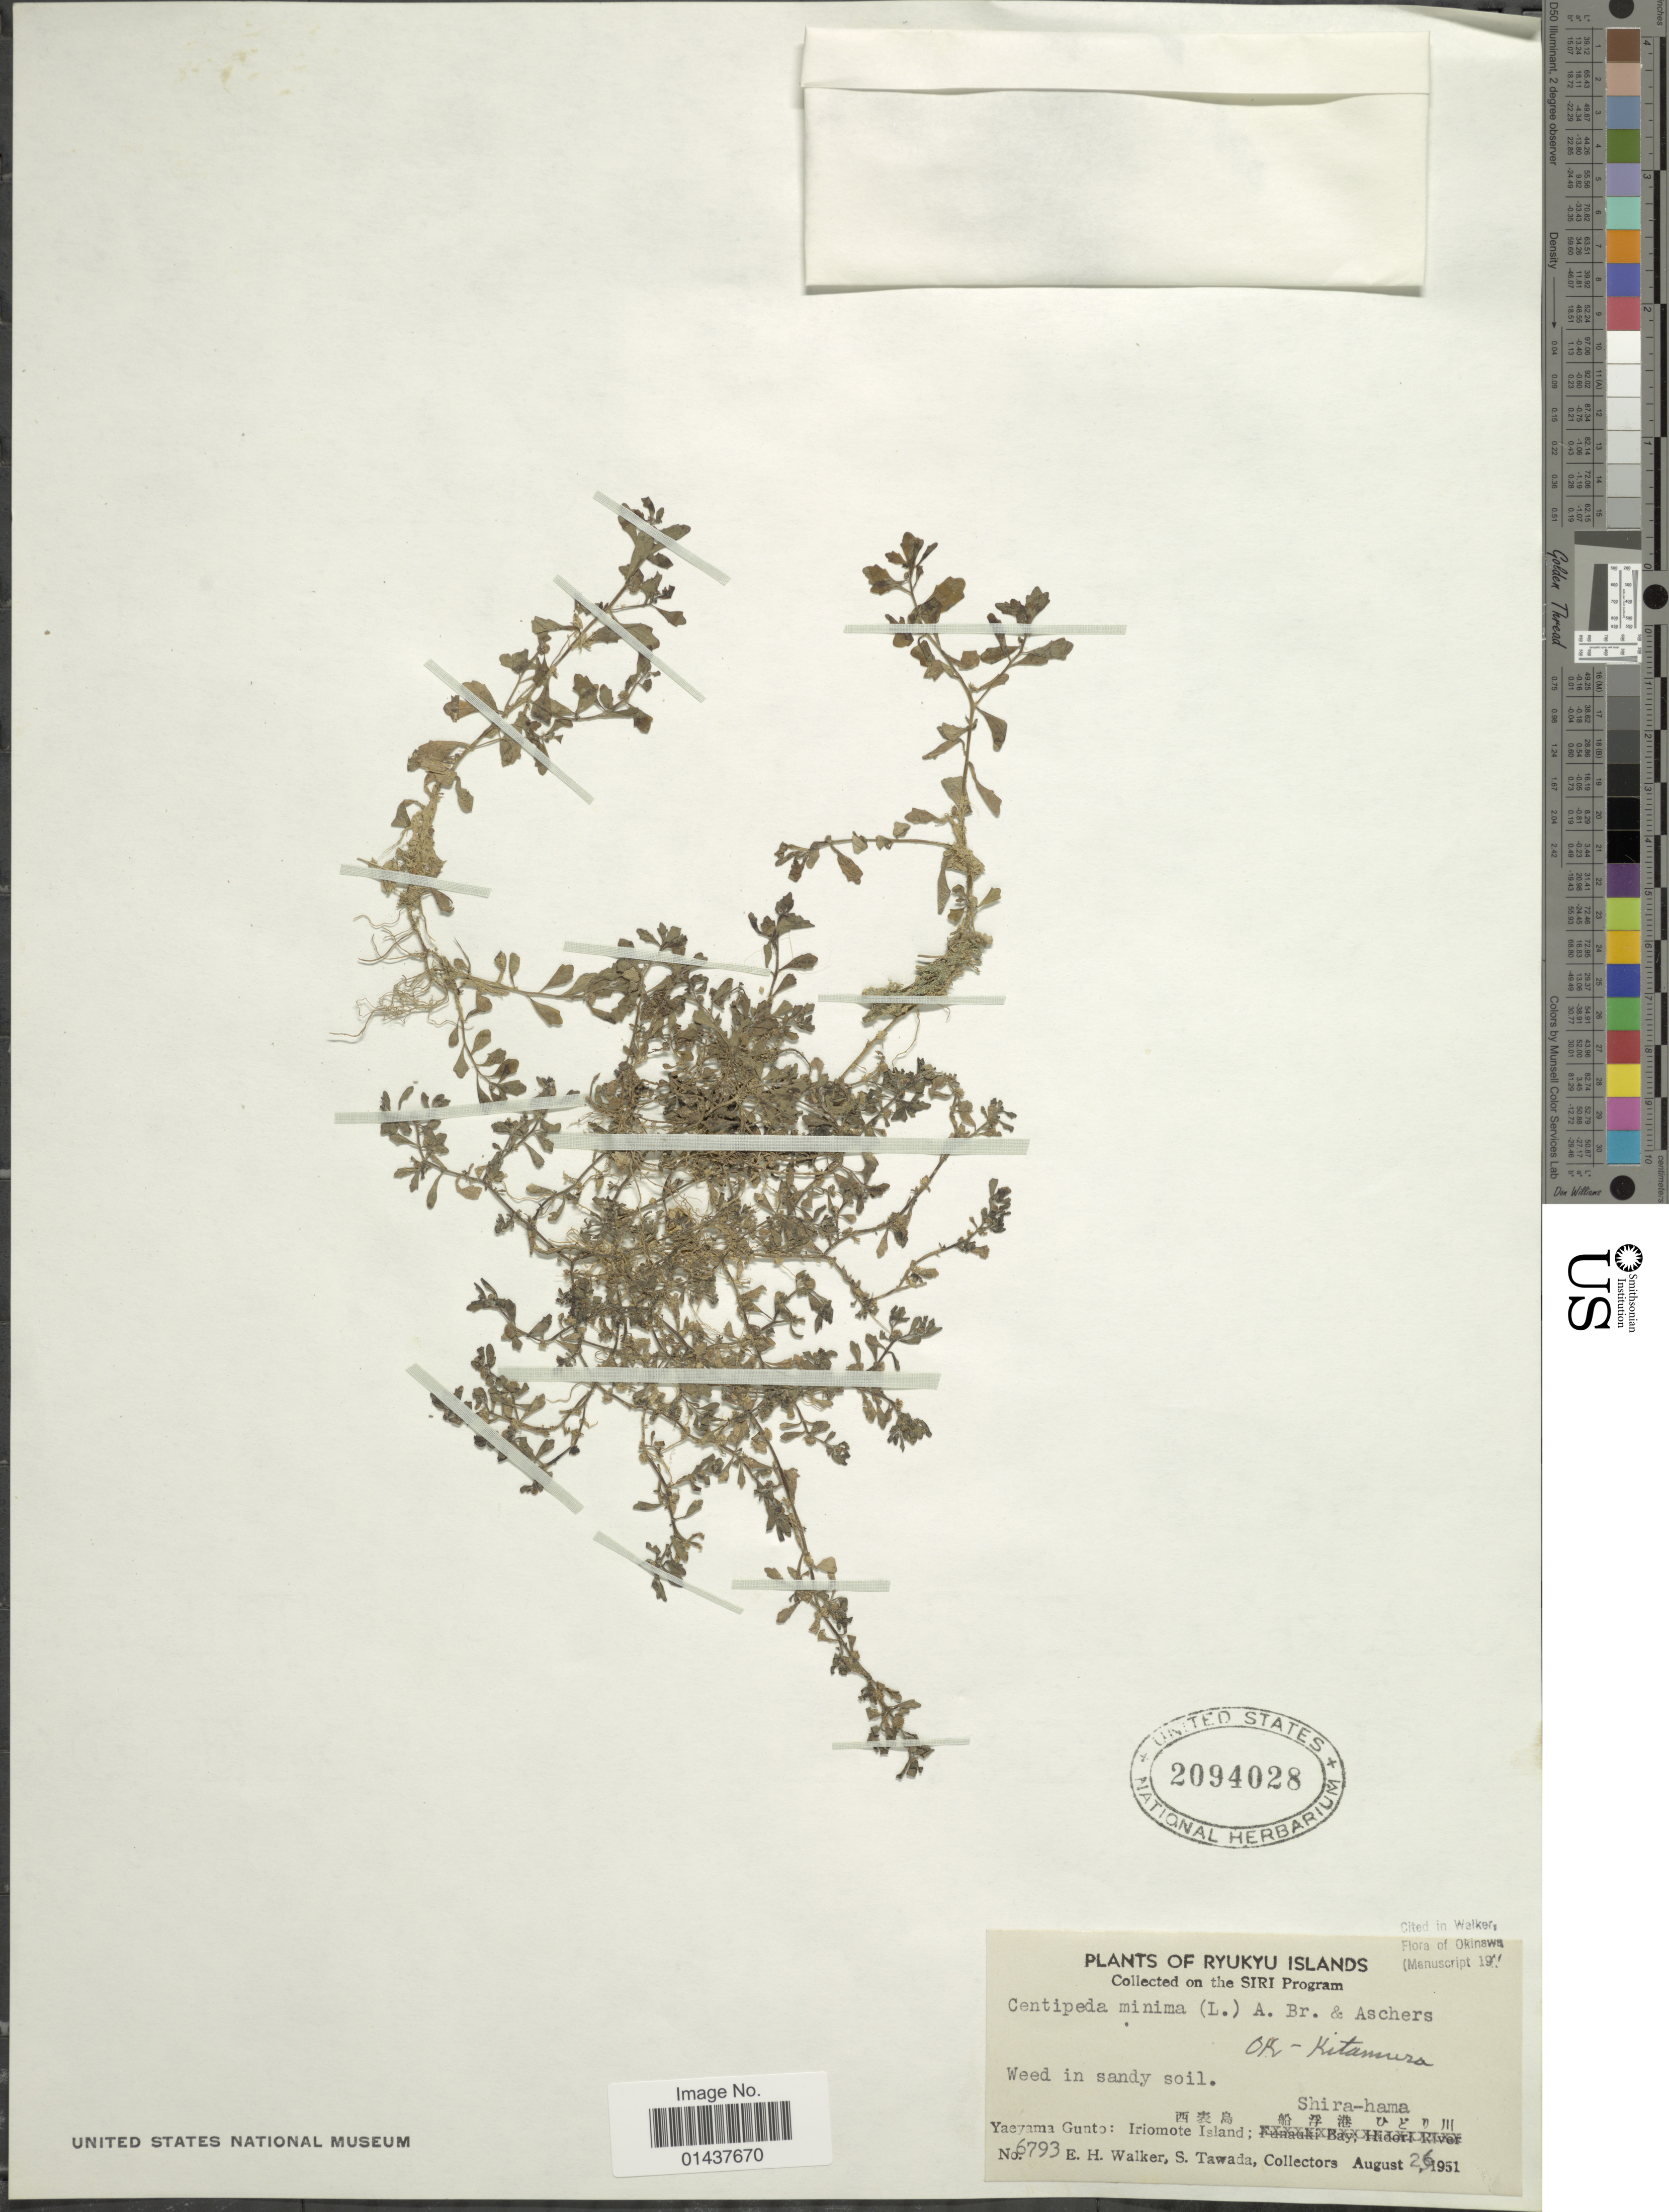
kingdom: Plantae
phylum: Tracheophyta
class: Magnoliopsida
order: Asterales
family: Asteraceae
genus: Centipeda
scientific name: Centipeda minima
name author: (L.) A. Braun & Asch.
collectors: E. H. Walker & S. Tawada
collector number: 6793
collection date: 1951-08-26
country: Japan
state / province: Okinawa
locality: Ryukyu Islands, Yaeyama Gunto: Iriomote Island; Shira-hama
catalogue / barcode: US 2094028